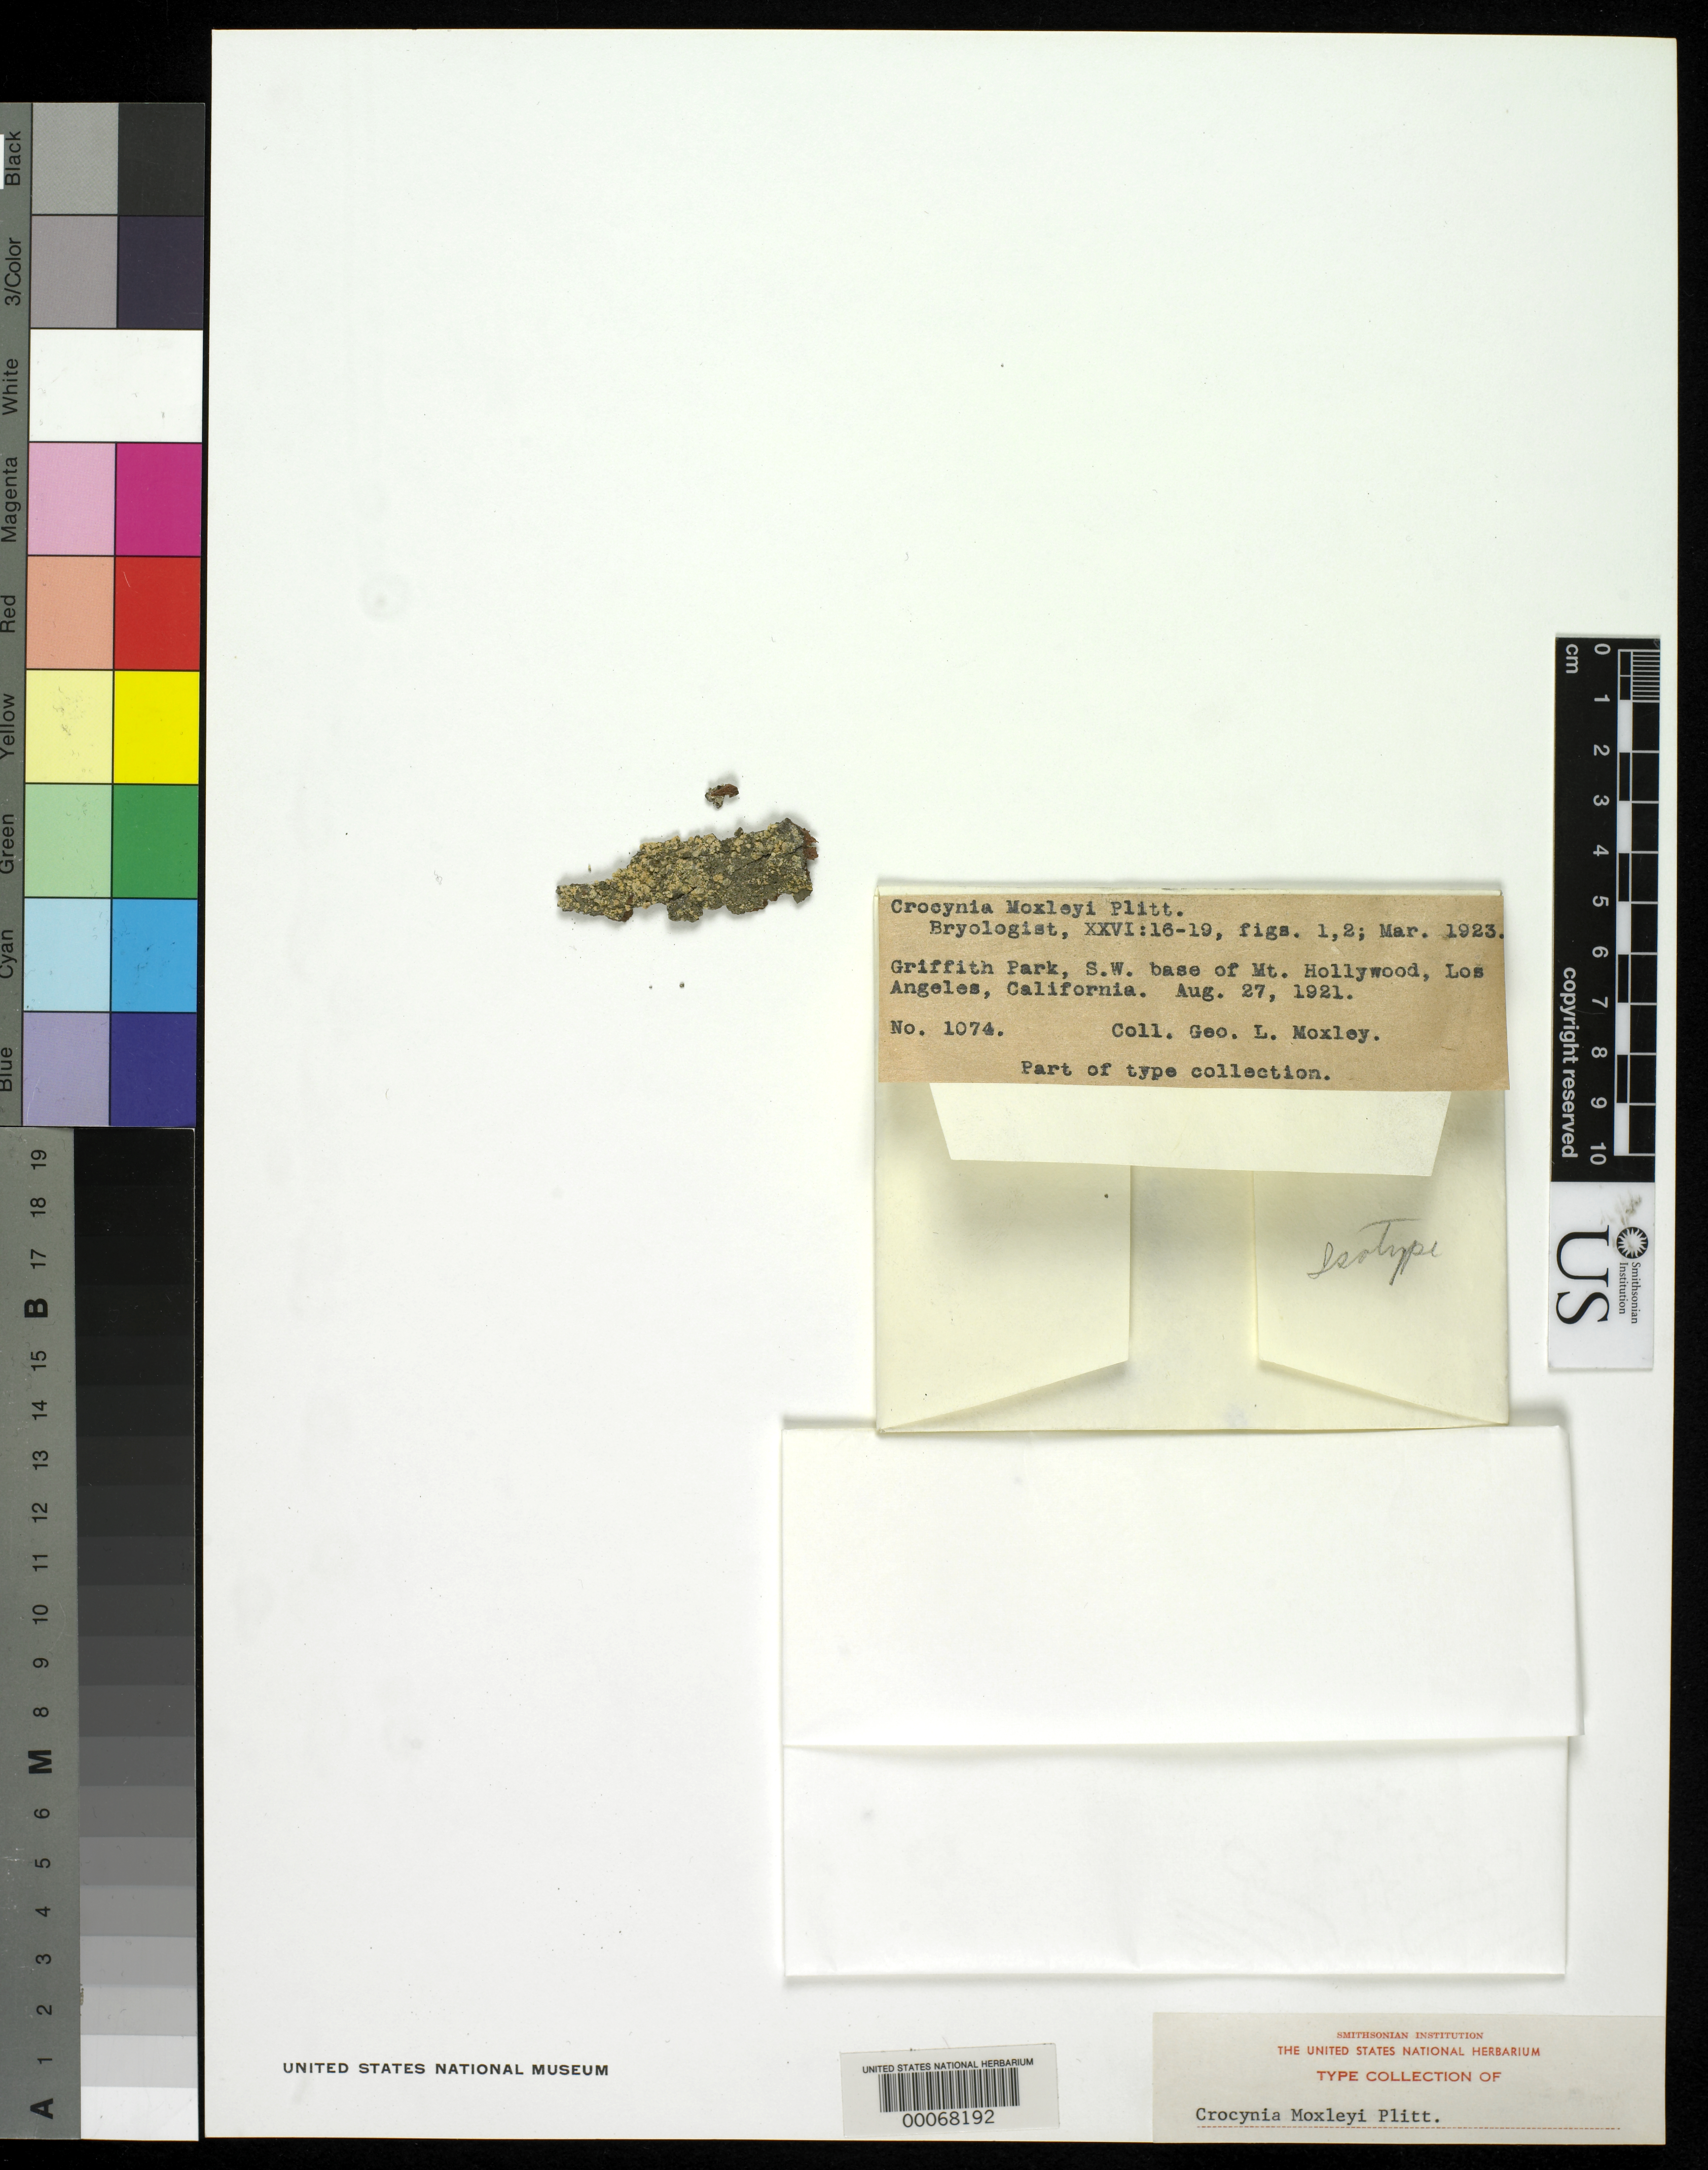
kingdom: Fungi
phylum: Ascomycota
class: Lecanoromycetes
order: Lecanorales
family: Ramalinaceae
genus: Crocynia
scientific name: Crocynia moxleyi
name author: Plitt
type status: Isotype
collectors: G. L. Moxley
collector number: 1074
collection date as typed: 27 Aug 1921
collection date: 1921-08-27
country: United States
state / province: California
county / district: Los Angeles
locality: Los Angeles, Griffith Park, southern base of Mt. Hollywood.